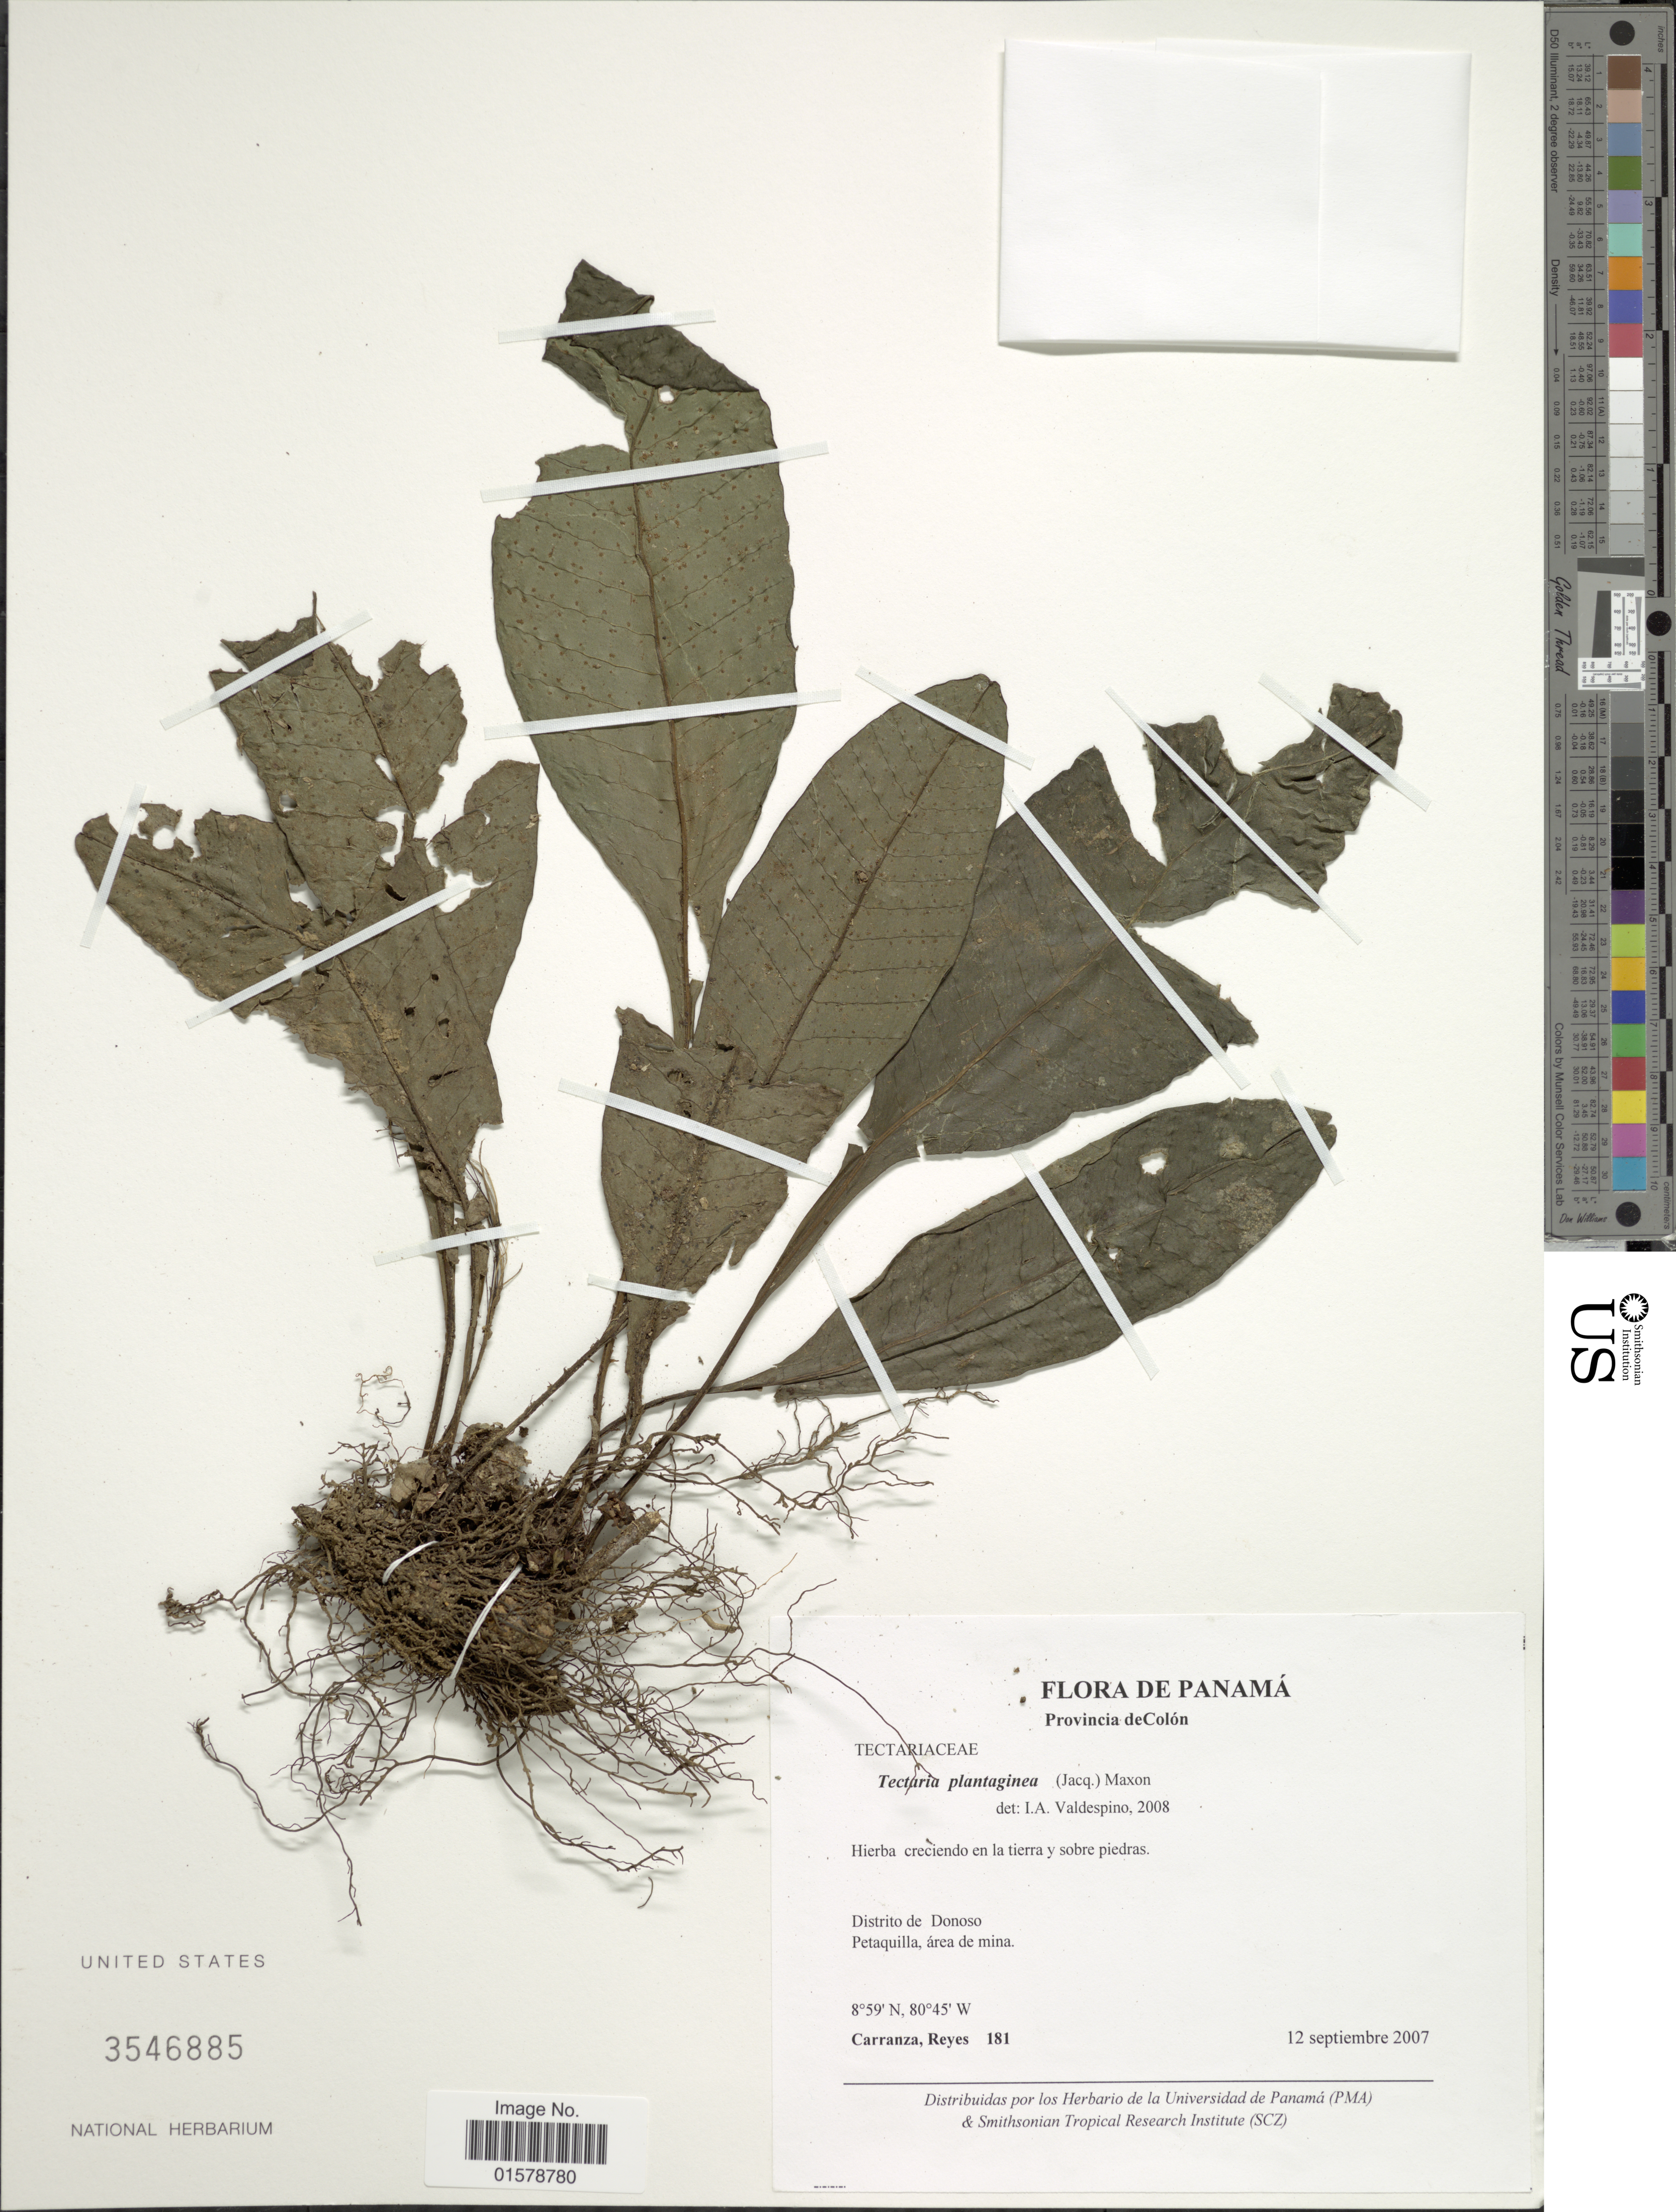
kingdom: Plantae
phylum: Tracheophyta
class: Polypodiopsida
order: Polypodiales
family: Tectariaceae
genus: Tectaria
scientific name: Tectaria plantaginea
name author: (Jacq.) Maxon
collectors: C. Reyes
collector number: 181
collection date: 2007-09-12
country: Panama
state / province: Colón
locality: Provincia de Colon, Distrito de Donoso, Petaquilla area de mina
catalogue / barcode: US 3546885